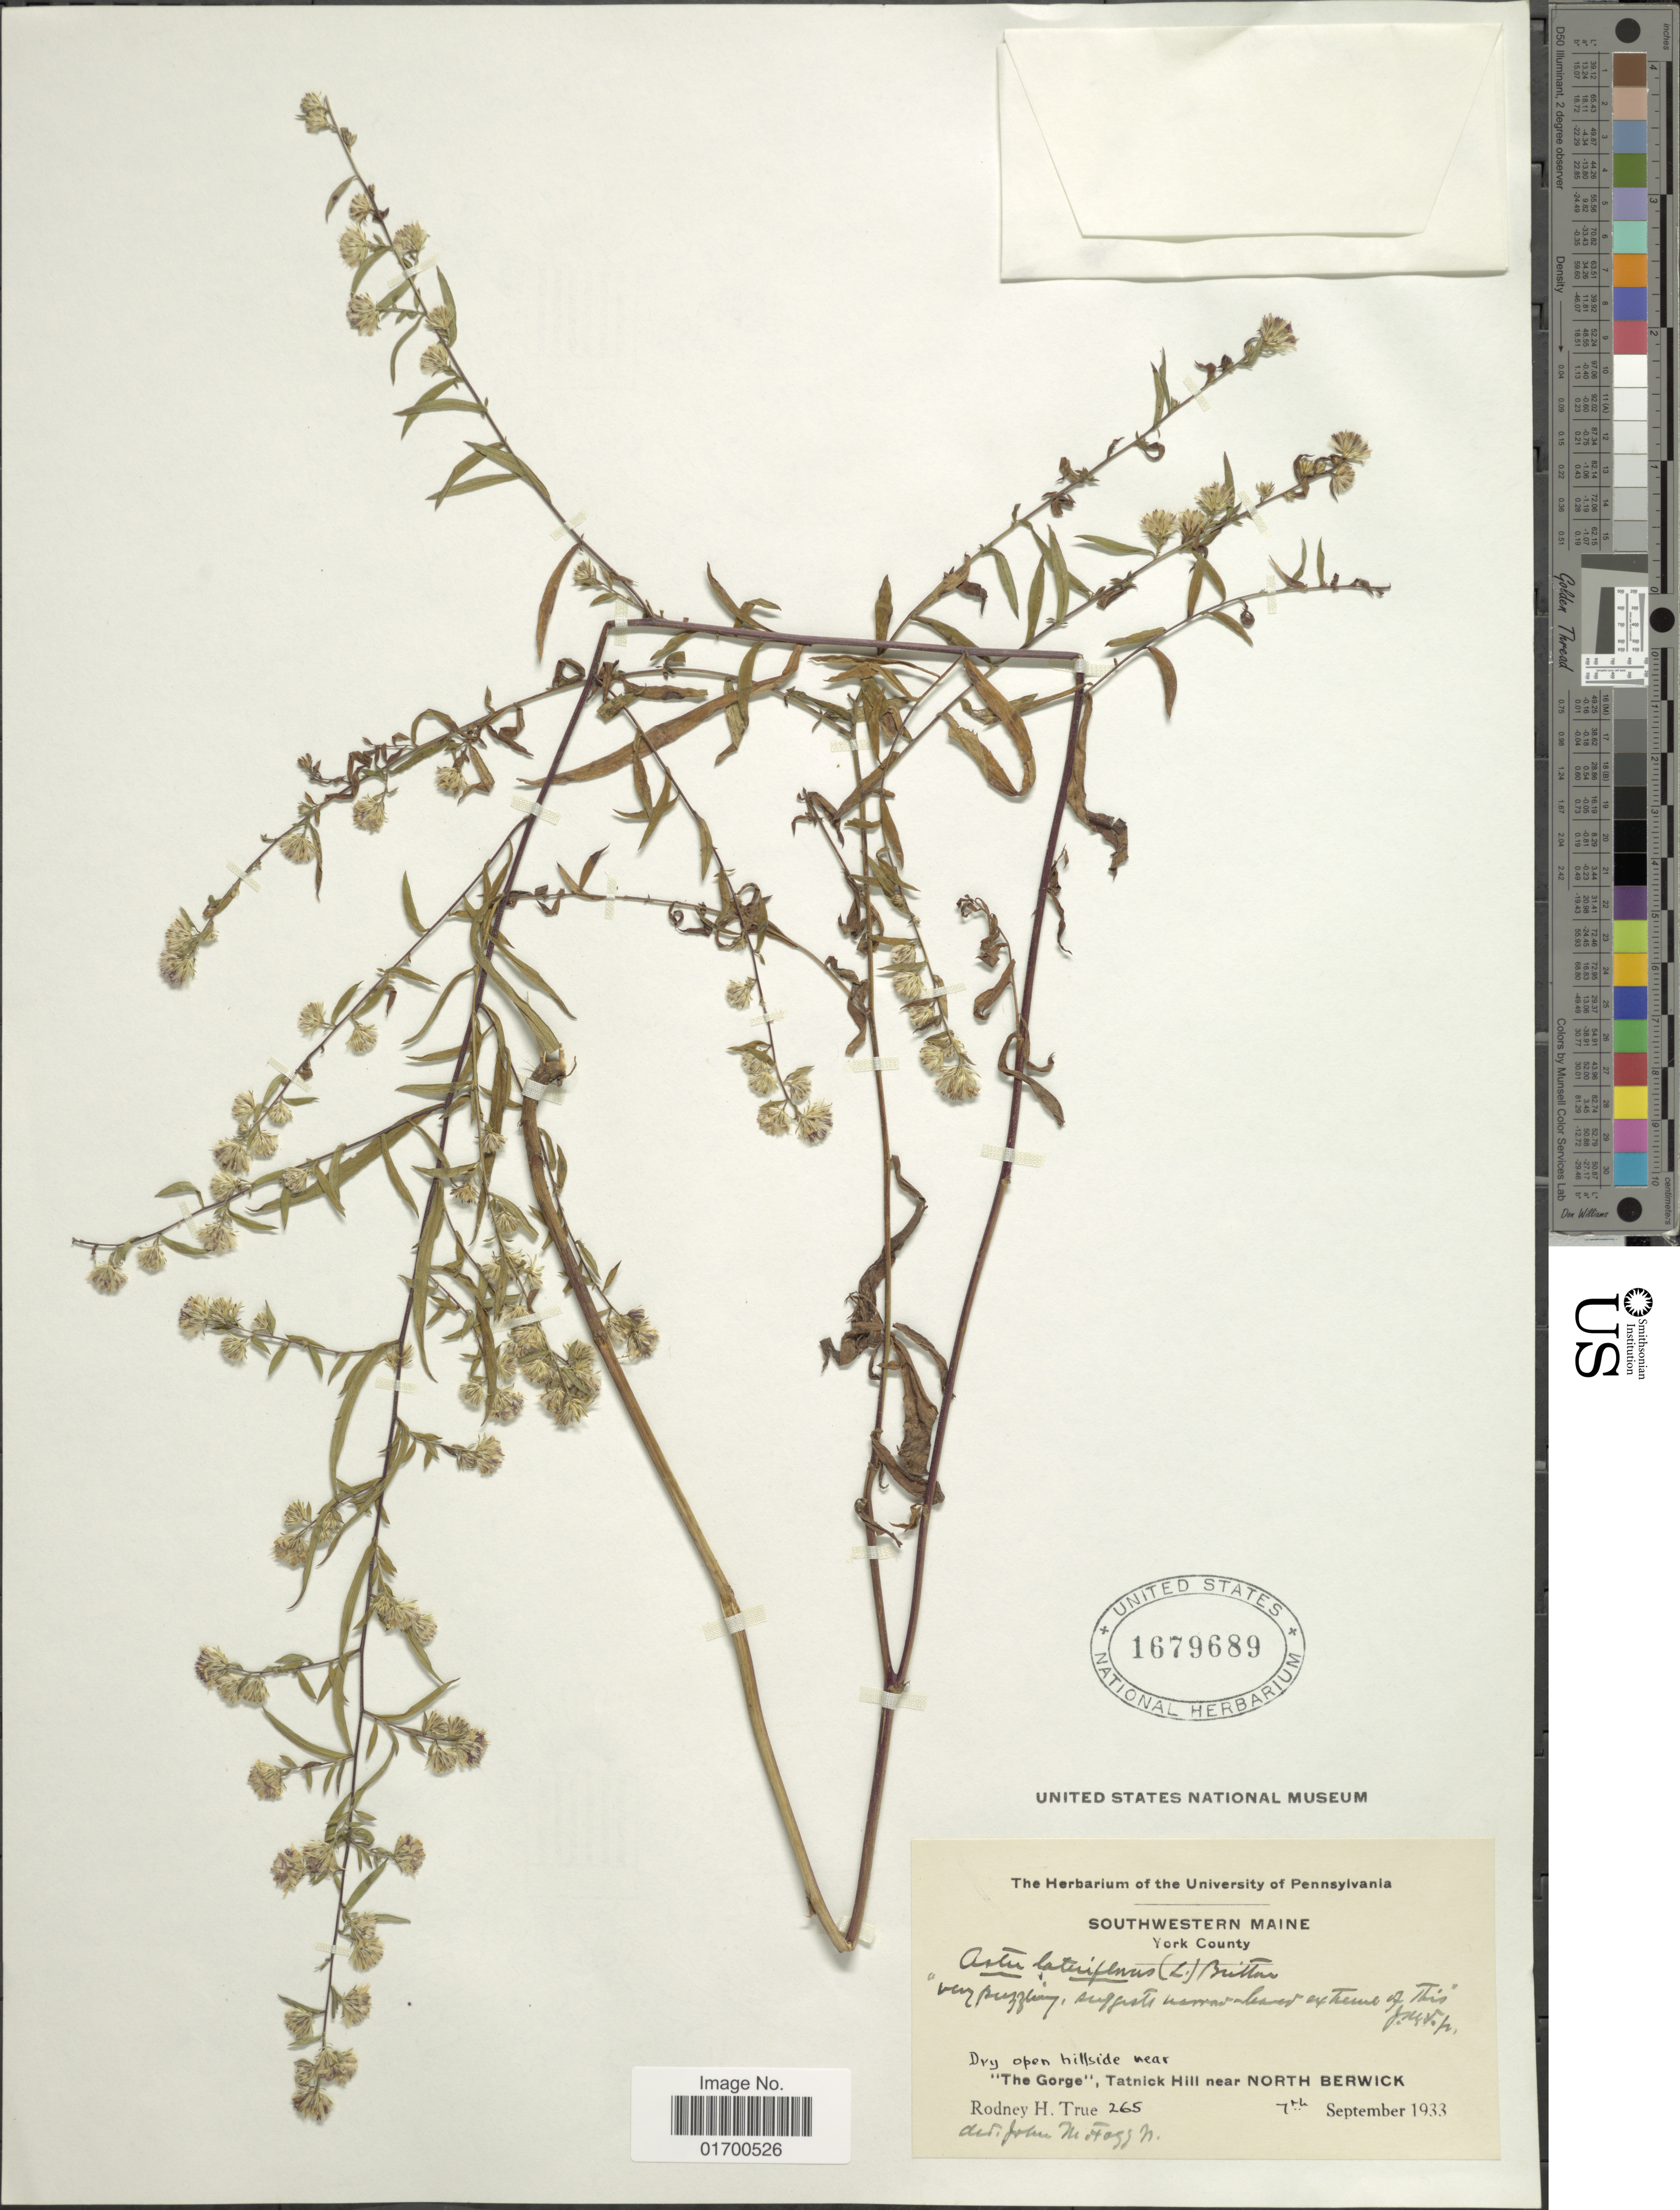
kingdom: Plantae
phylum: Tracheophyta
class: Magnoliopsida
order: Asterales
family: Asteraceae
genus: Symphyotrichum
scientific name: Symphyotrichum lateriflorum var. hirsuticaule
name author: (DC.) G.L. Nesom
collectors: R. H. True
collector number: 265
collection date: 1933-09-07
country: United States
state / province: Maine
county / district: York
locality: Southwestern Maine, York County, Dry open hillside near The Gorge, Tatnick Hill near North Berwick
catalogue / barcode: US 1679689